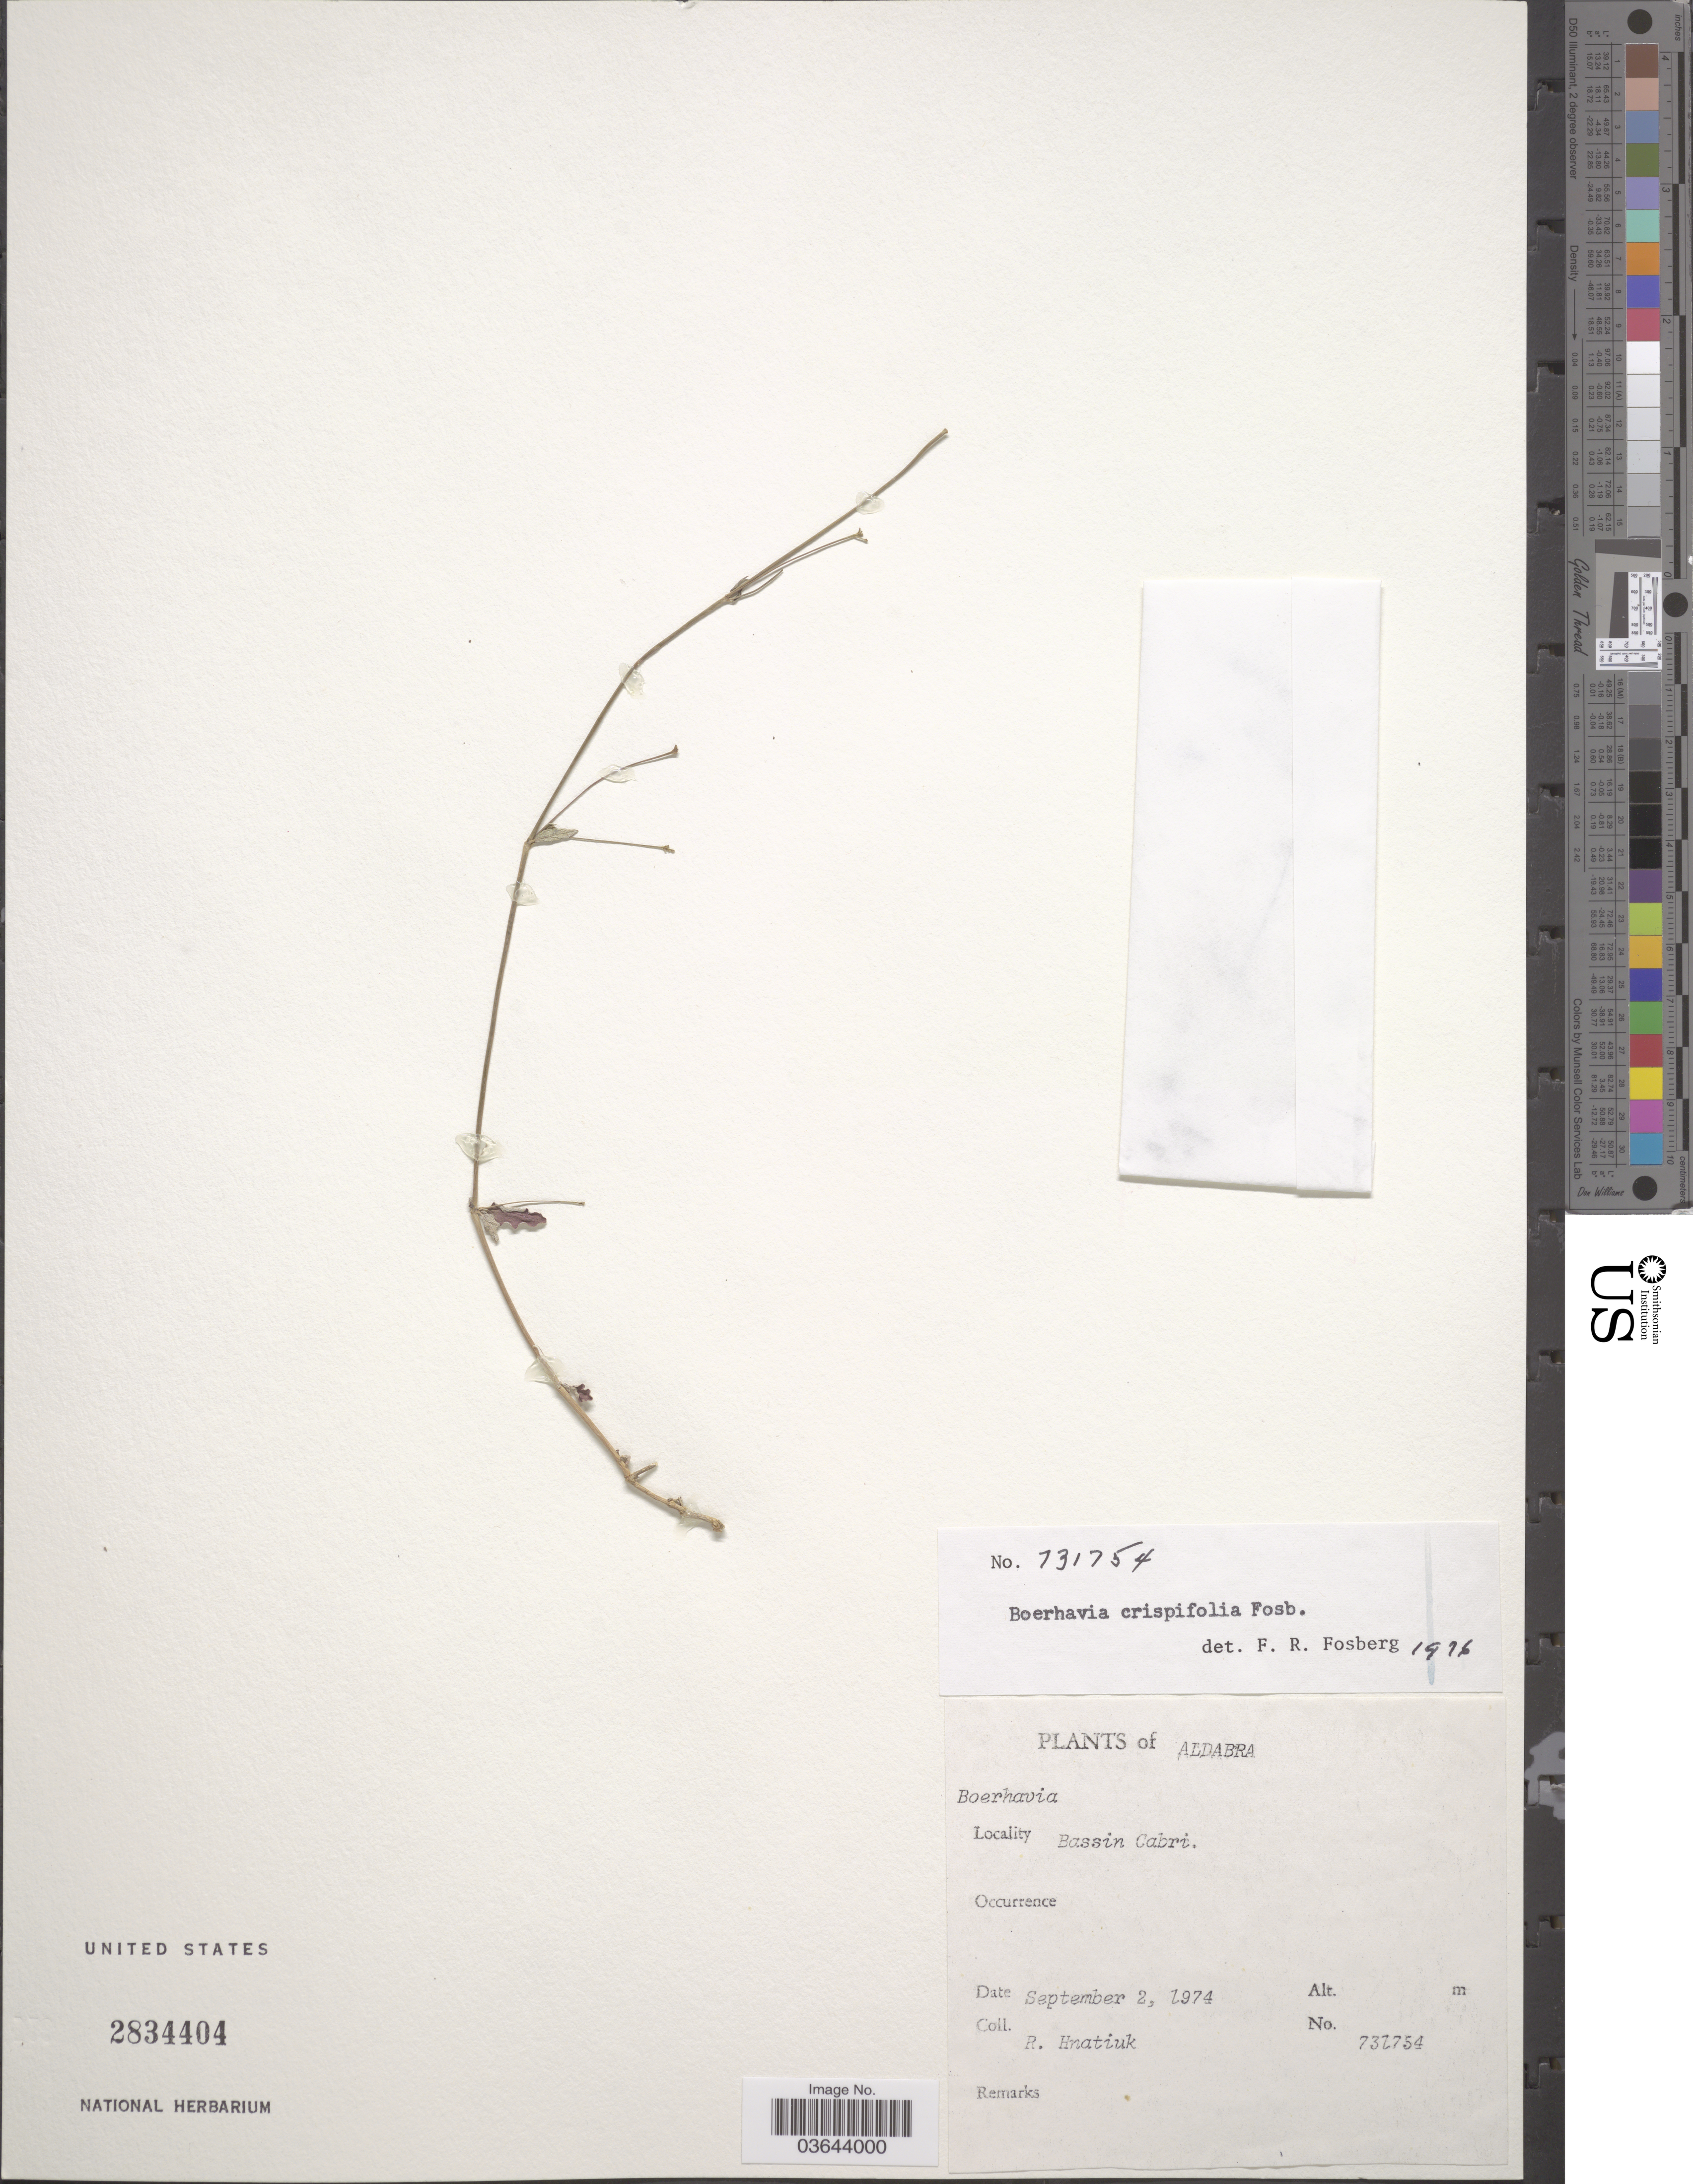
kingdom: Plantae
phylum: Tracheophyta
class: Magnoliopsida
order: Caryophyllales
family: Nyctaginaceae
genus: Boerhavia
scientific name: Boerhavia crispifolia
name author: Fosberg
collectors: R. Hnatiuk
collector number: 731754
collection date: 1974-09-02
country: Seychelles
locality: Aldabra. Bassin Cabri.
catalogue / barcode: US 2834404